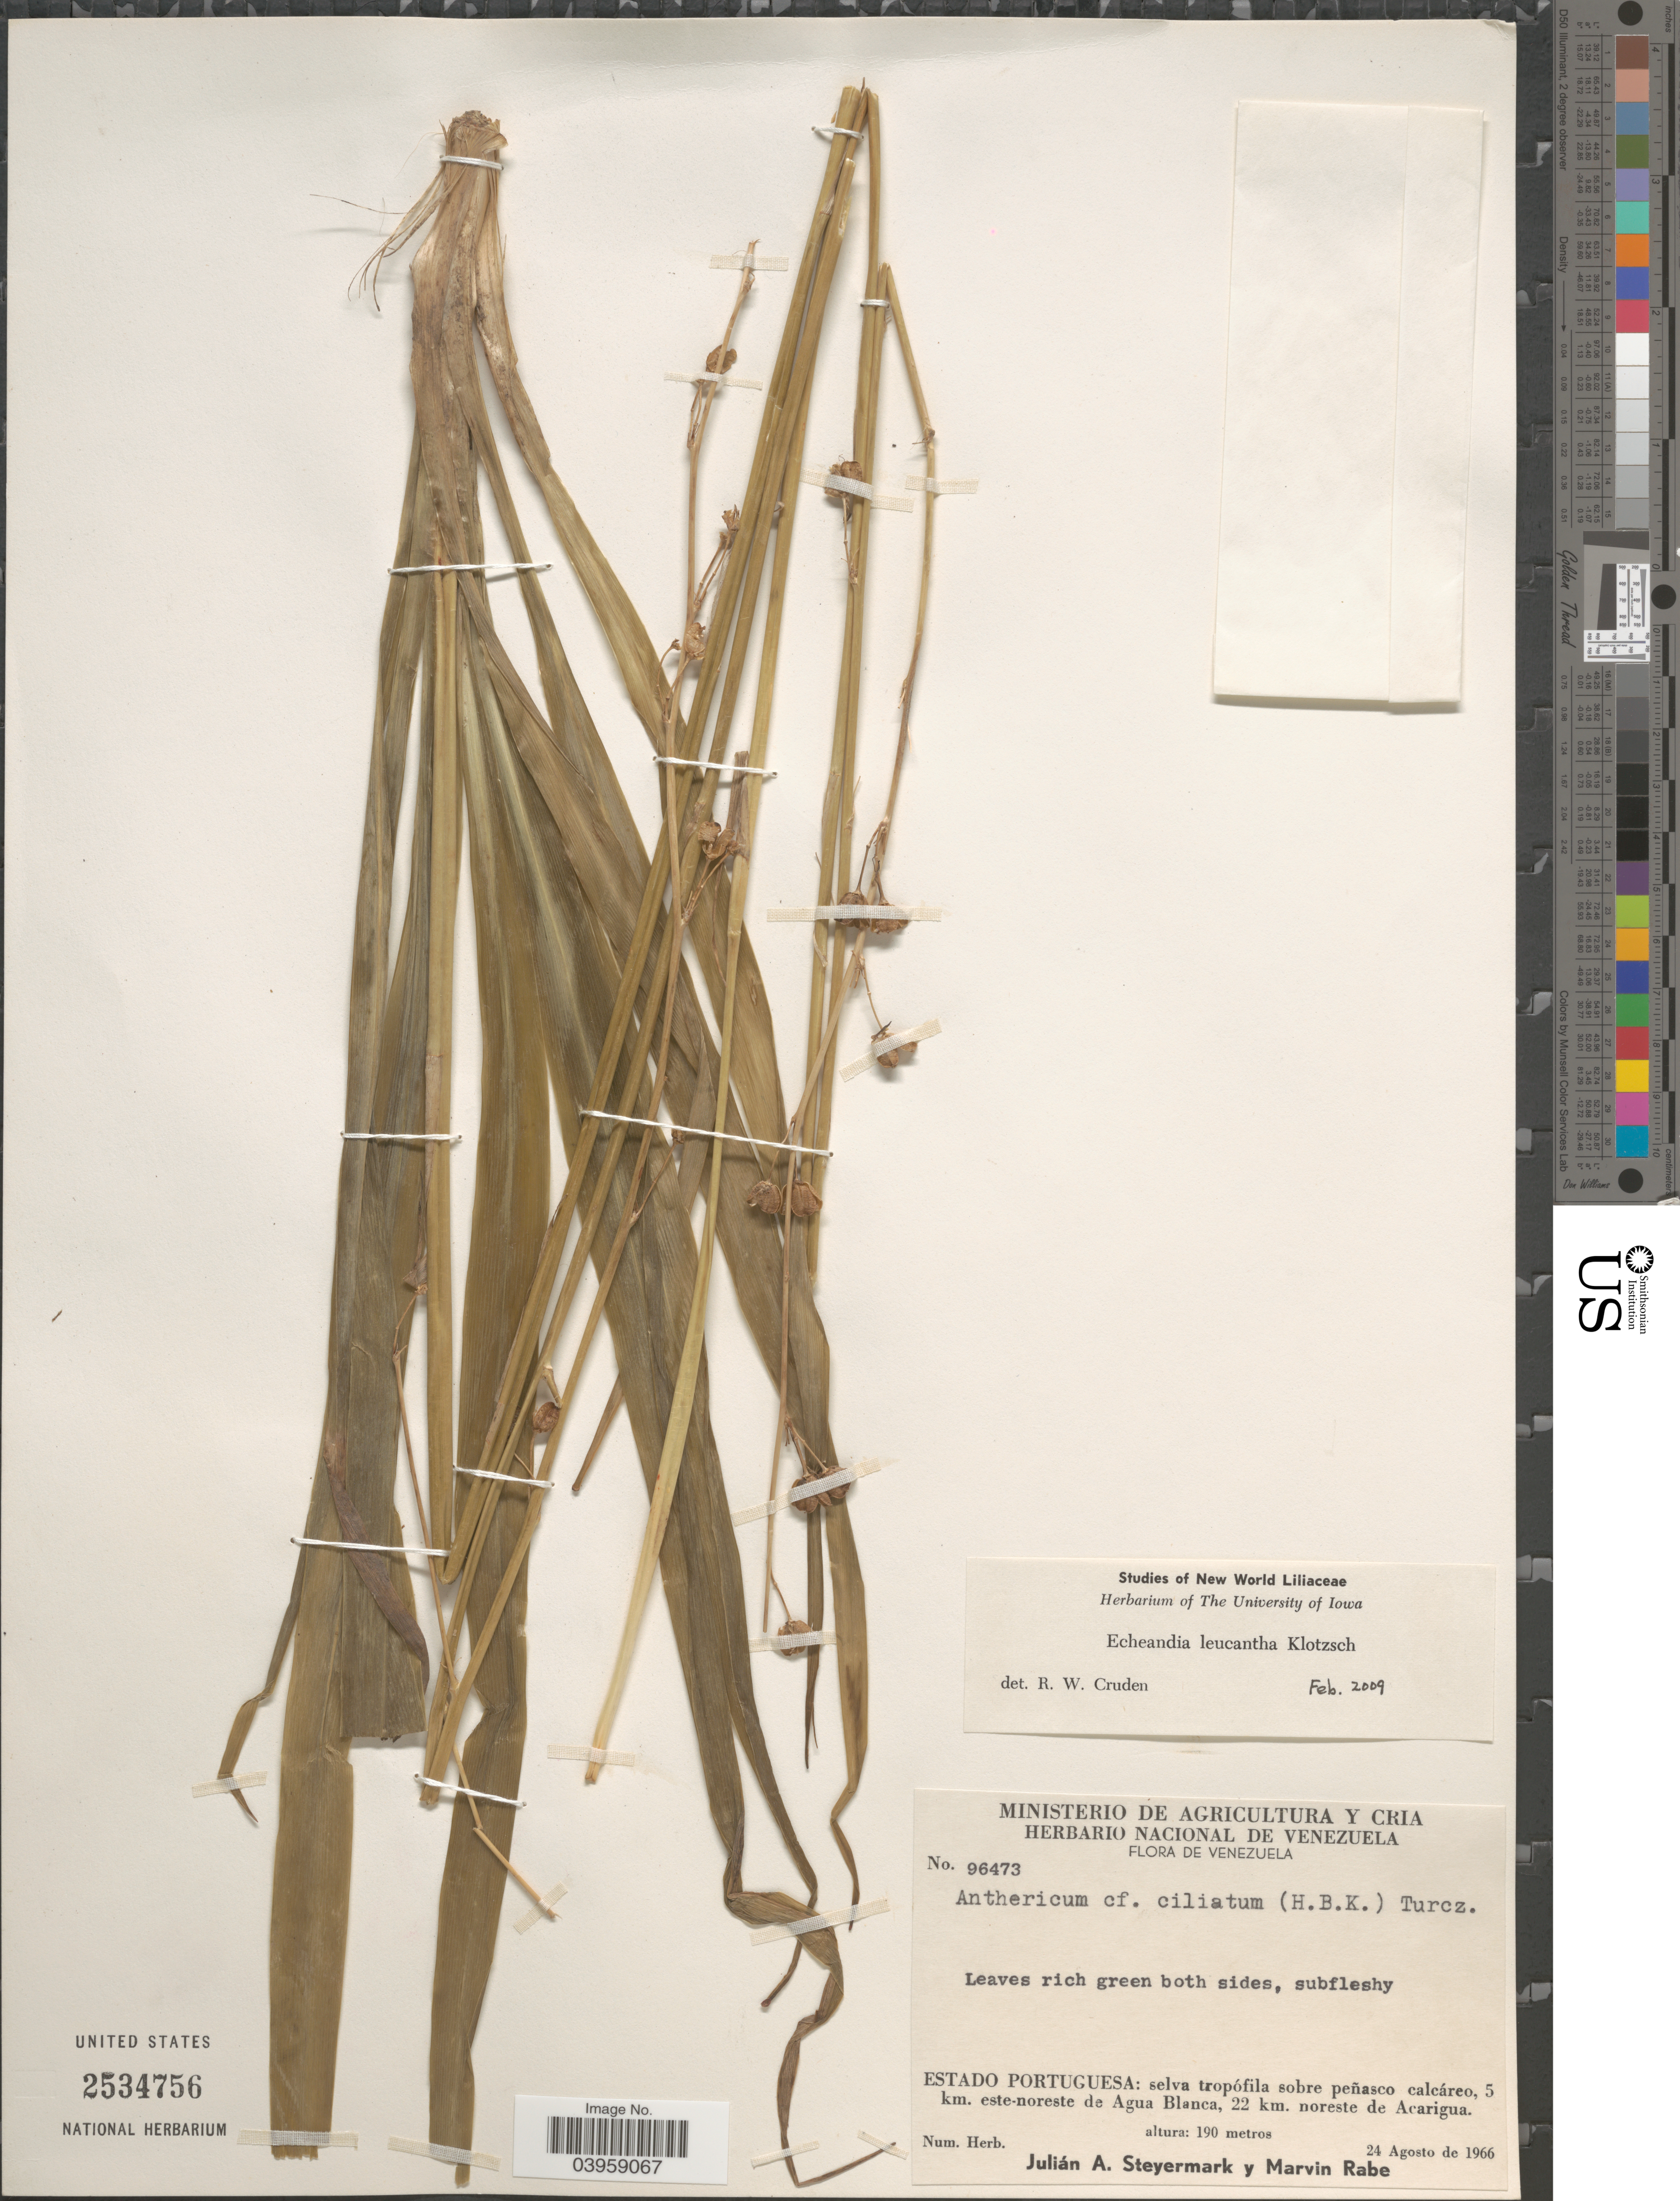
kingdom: Plantae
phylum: Tracheophyta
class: Liliopsida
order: Asparagales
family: Asparagaceae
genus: Echeandia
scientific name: Echeandia leucantha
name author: Klotzsch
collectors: J. Steyermark & M. Rabe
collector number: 96473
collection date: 1966-08-24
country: Venezuela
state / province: Portuguesa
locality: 5 km. este-noreste de Agua Blanca, 22 km. noreste de Acarigua.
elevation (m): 190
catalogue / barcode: US 2534756